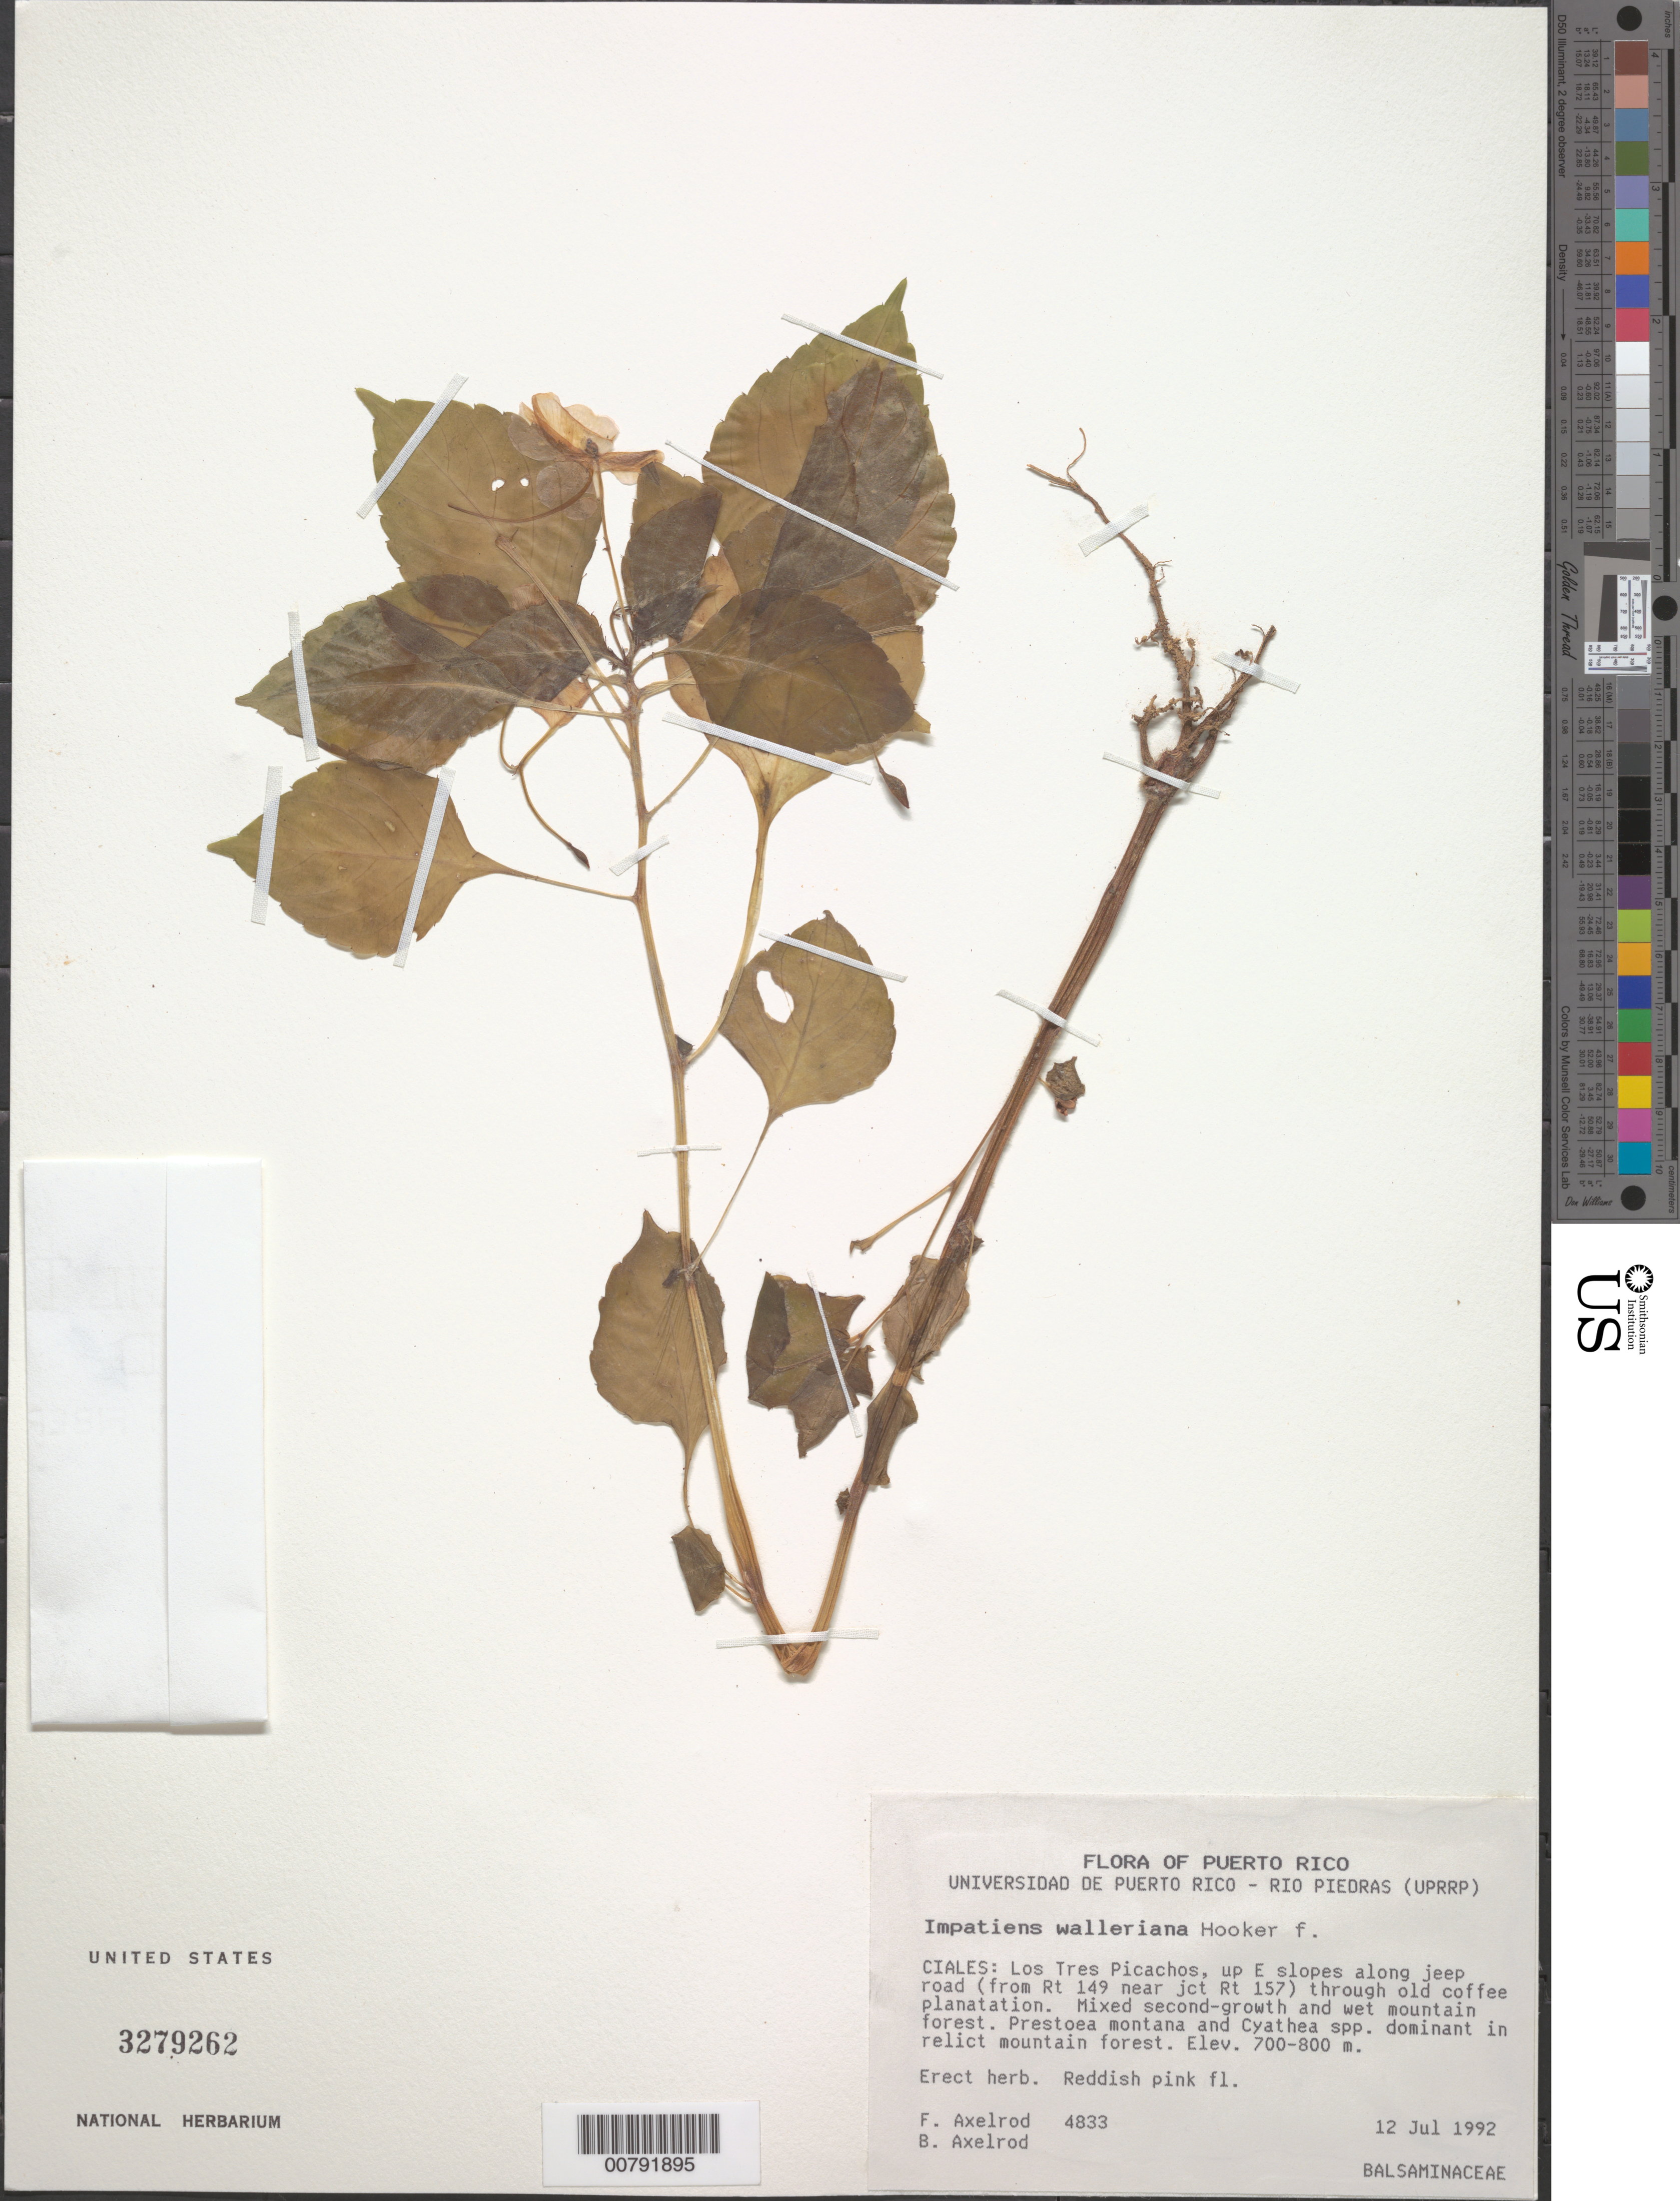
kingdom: Plantae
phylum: Tracheophyta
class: Magnoliopsida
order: Ericales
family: Balsaminaceae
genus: Impatiens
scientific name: Impatiens walleriana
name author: Hook. f.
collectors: F. S. Axelrod & B. Axelrod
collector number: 4833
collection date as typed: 12 Jul 1992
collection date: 1992-07-12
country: Puerto Rico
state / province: Ciales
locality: Ciales: Los Tres Picachos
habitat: mixed second growth and wet mountain forest.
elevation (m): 700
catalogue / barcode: US 3279262